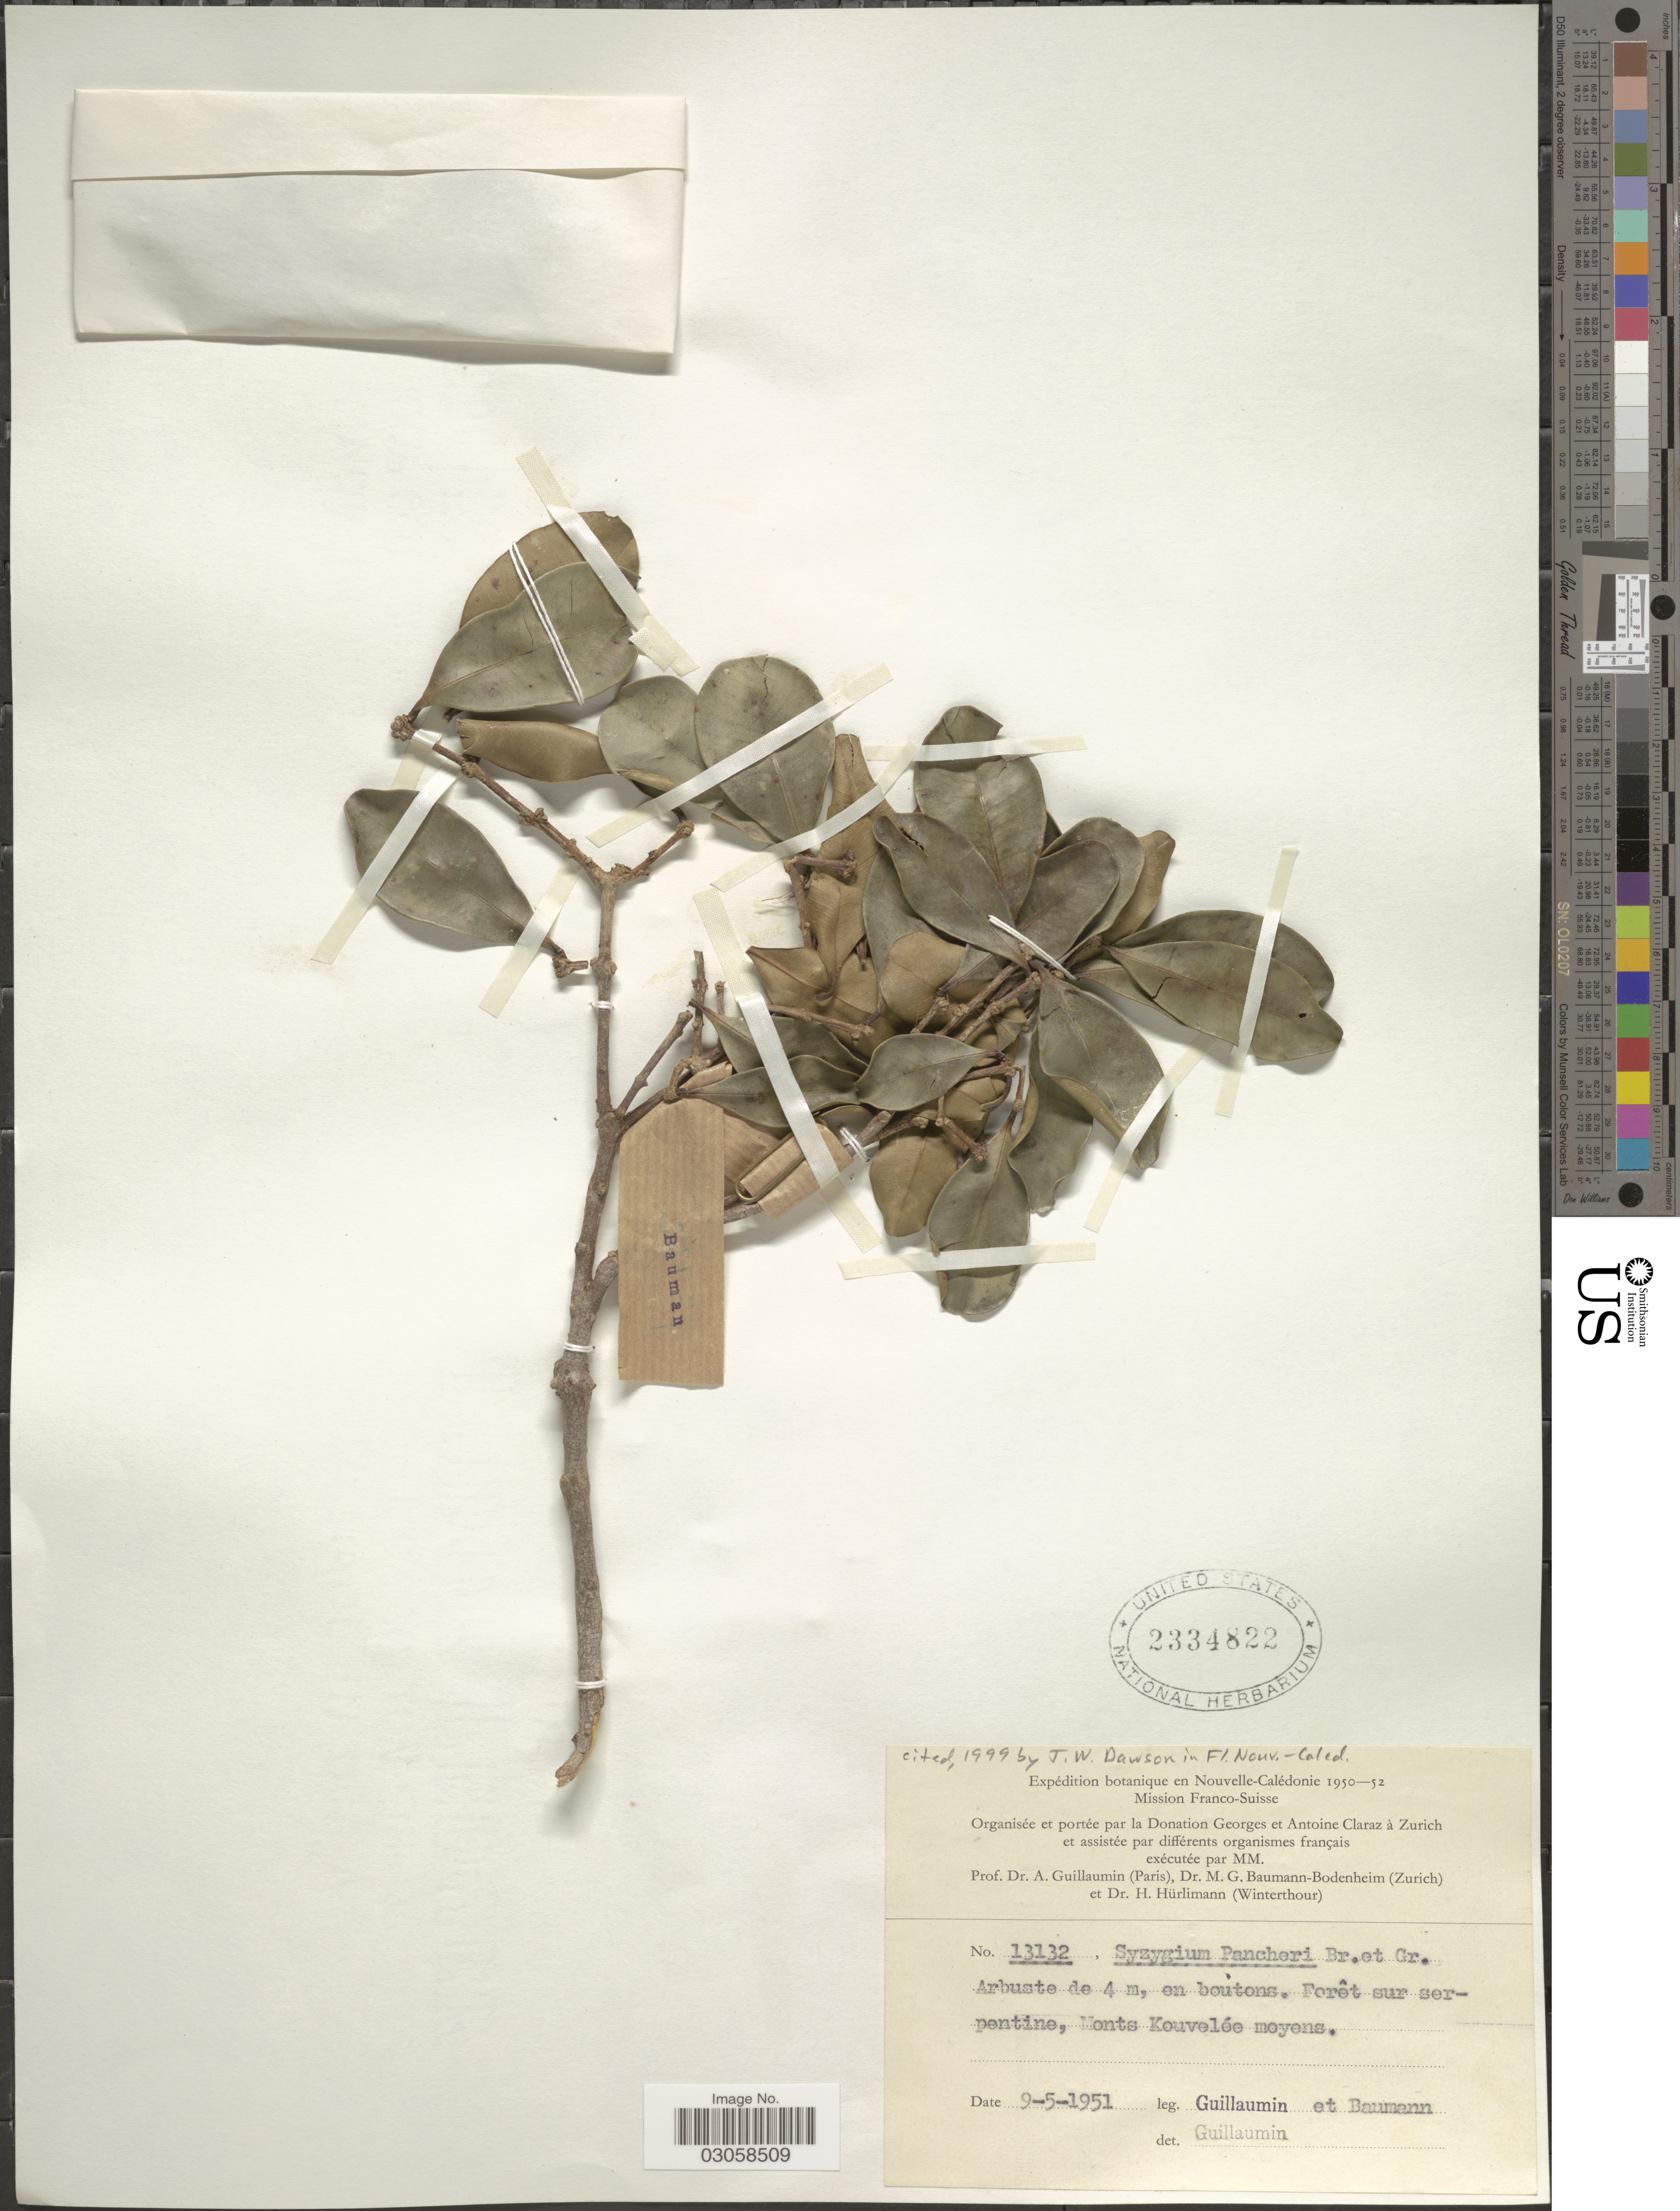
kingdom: Plantae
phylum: Tracheophyta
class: Magnoliopsida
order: Myrtales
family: Myrtaceae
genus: Syzygium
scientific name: Syzygium pancheri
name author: Brongn. & Gris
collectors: A. Guillaumin & M. G. Baumann-Bodenheim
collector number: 13132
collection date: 1951-05-09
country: New Caledonia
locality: Forêt sur serpentine, Monts Kouvelée moyens.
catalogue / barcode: US 2334822